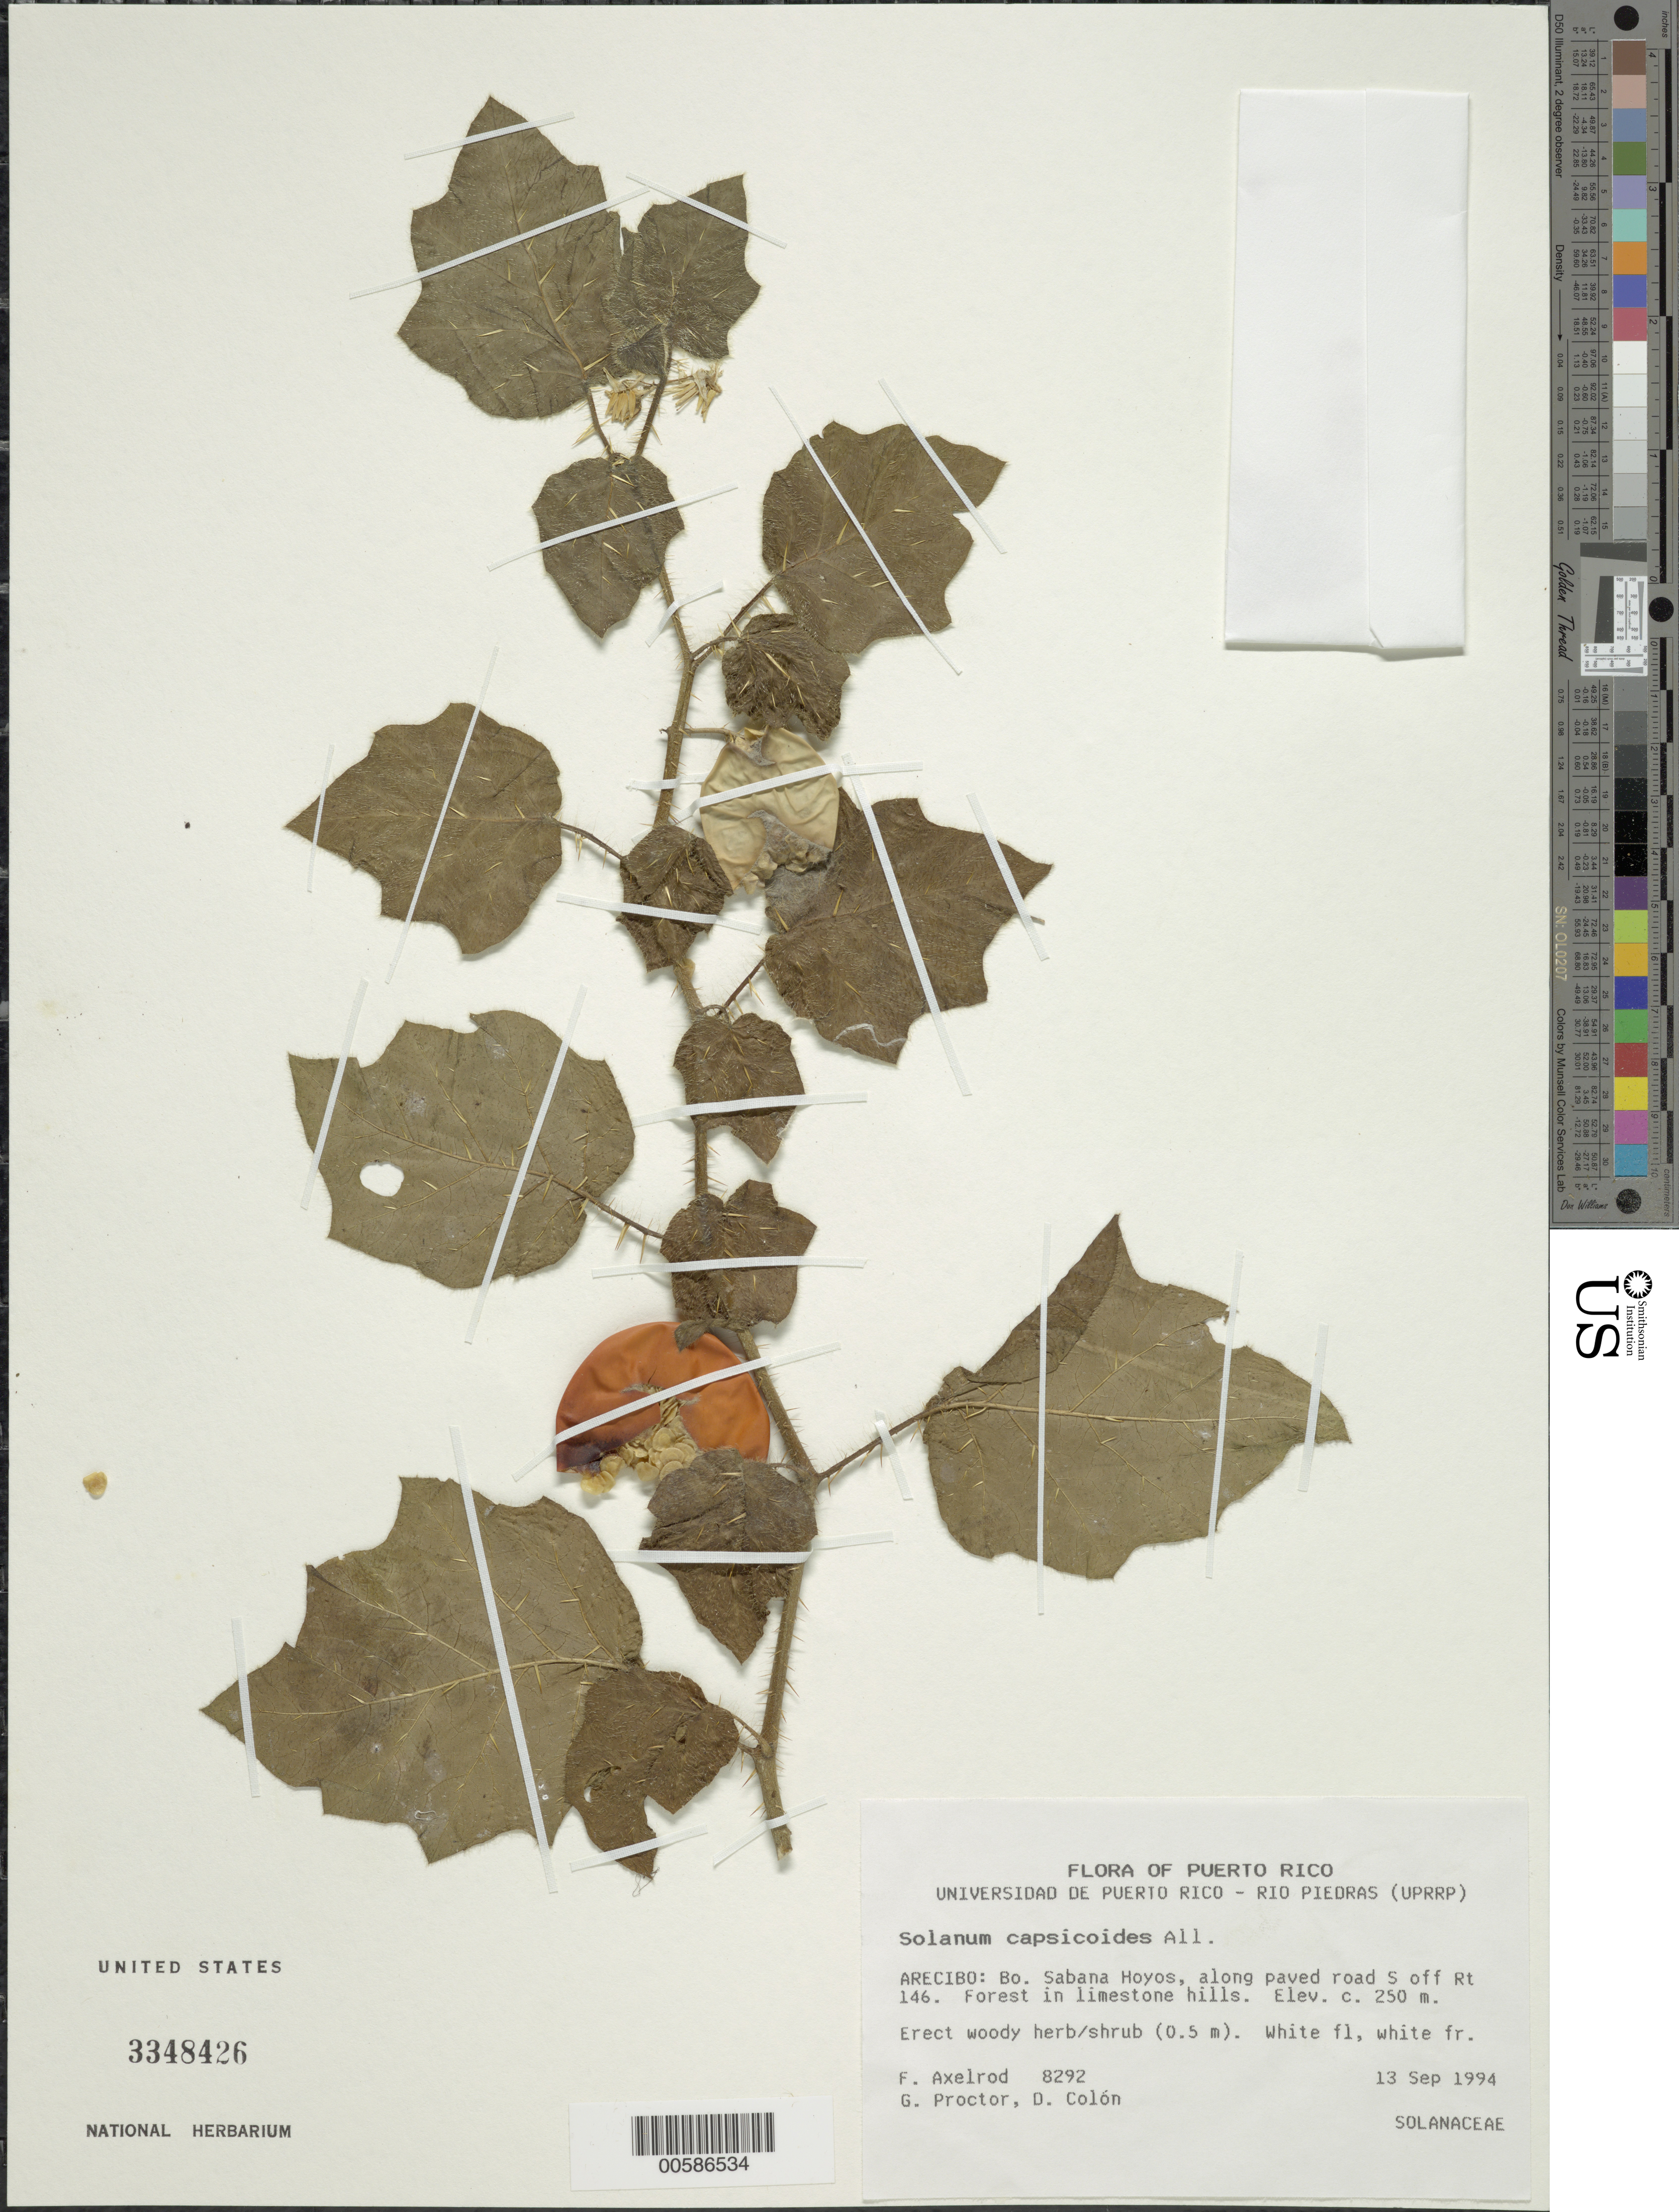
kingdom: Plantae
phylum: Tracheophyta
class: Magnoliopsida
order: Solanales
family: Solanaceae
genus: Solanum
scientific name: Solanum capsicoides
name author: All.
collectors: F. S. Axelrod, G. Proctor & D. Colón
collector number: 8292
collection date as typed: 13 Sep 1994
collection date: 1994-09-13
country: Puerto Rico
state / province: Arecibo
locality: Arecibo: Bo. Sabana Hoyos, along paved road S off Rt. 146.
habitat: Forest in limestone hills.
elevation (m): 250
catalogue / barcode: US 3348426